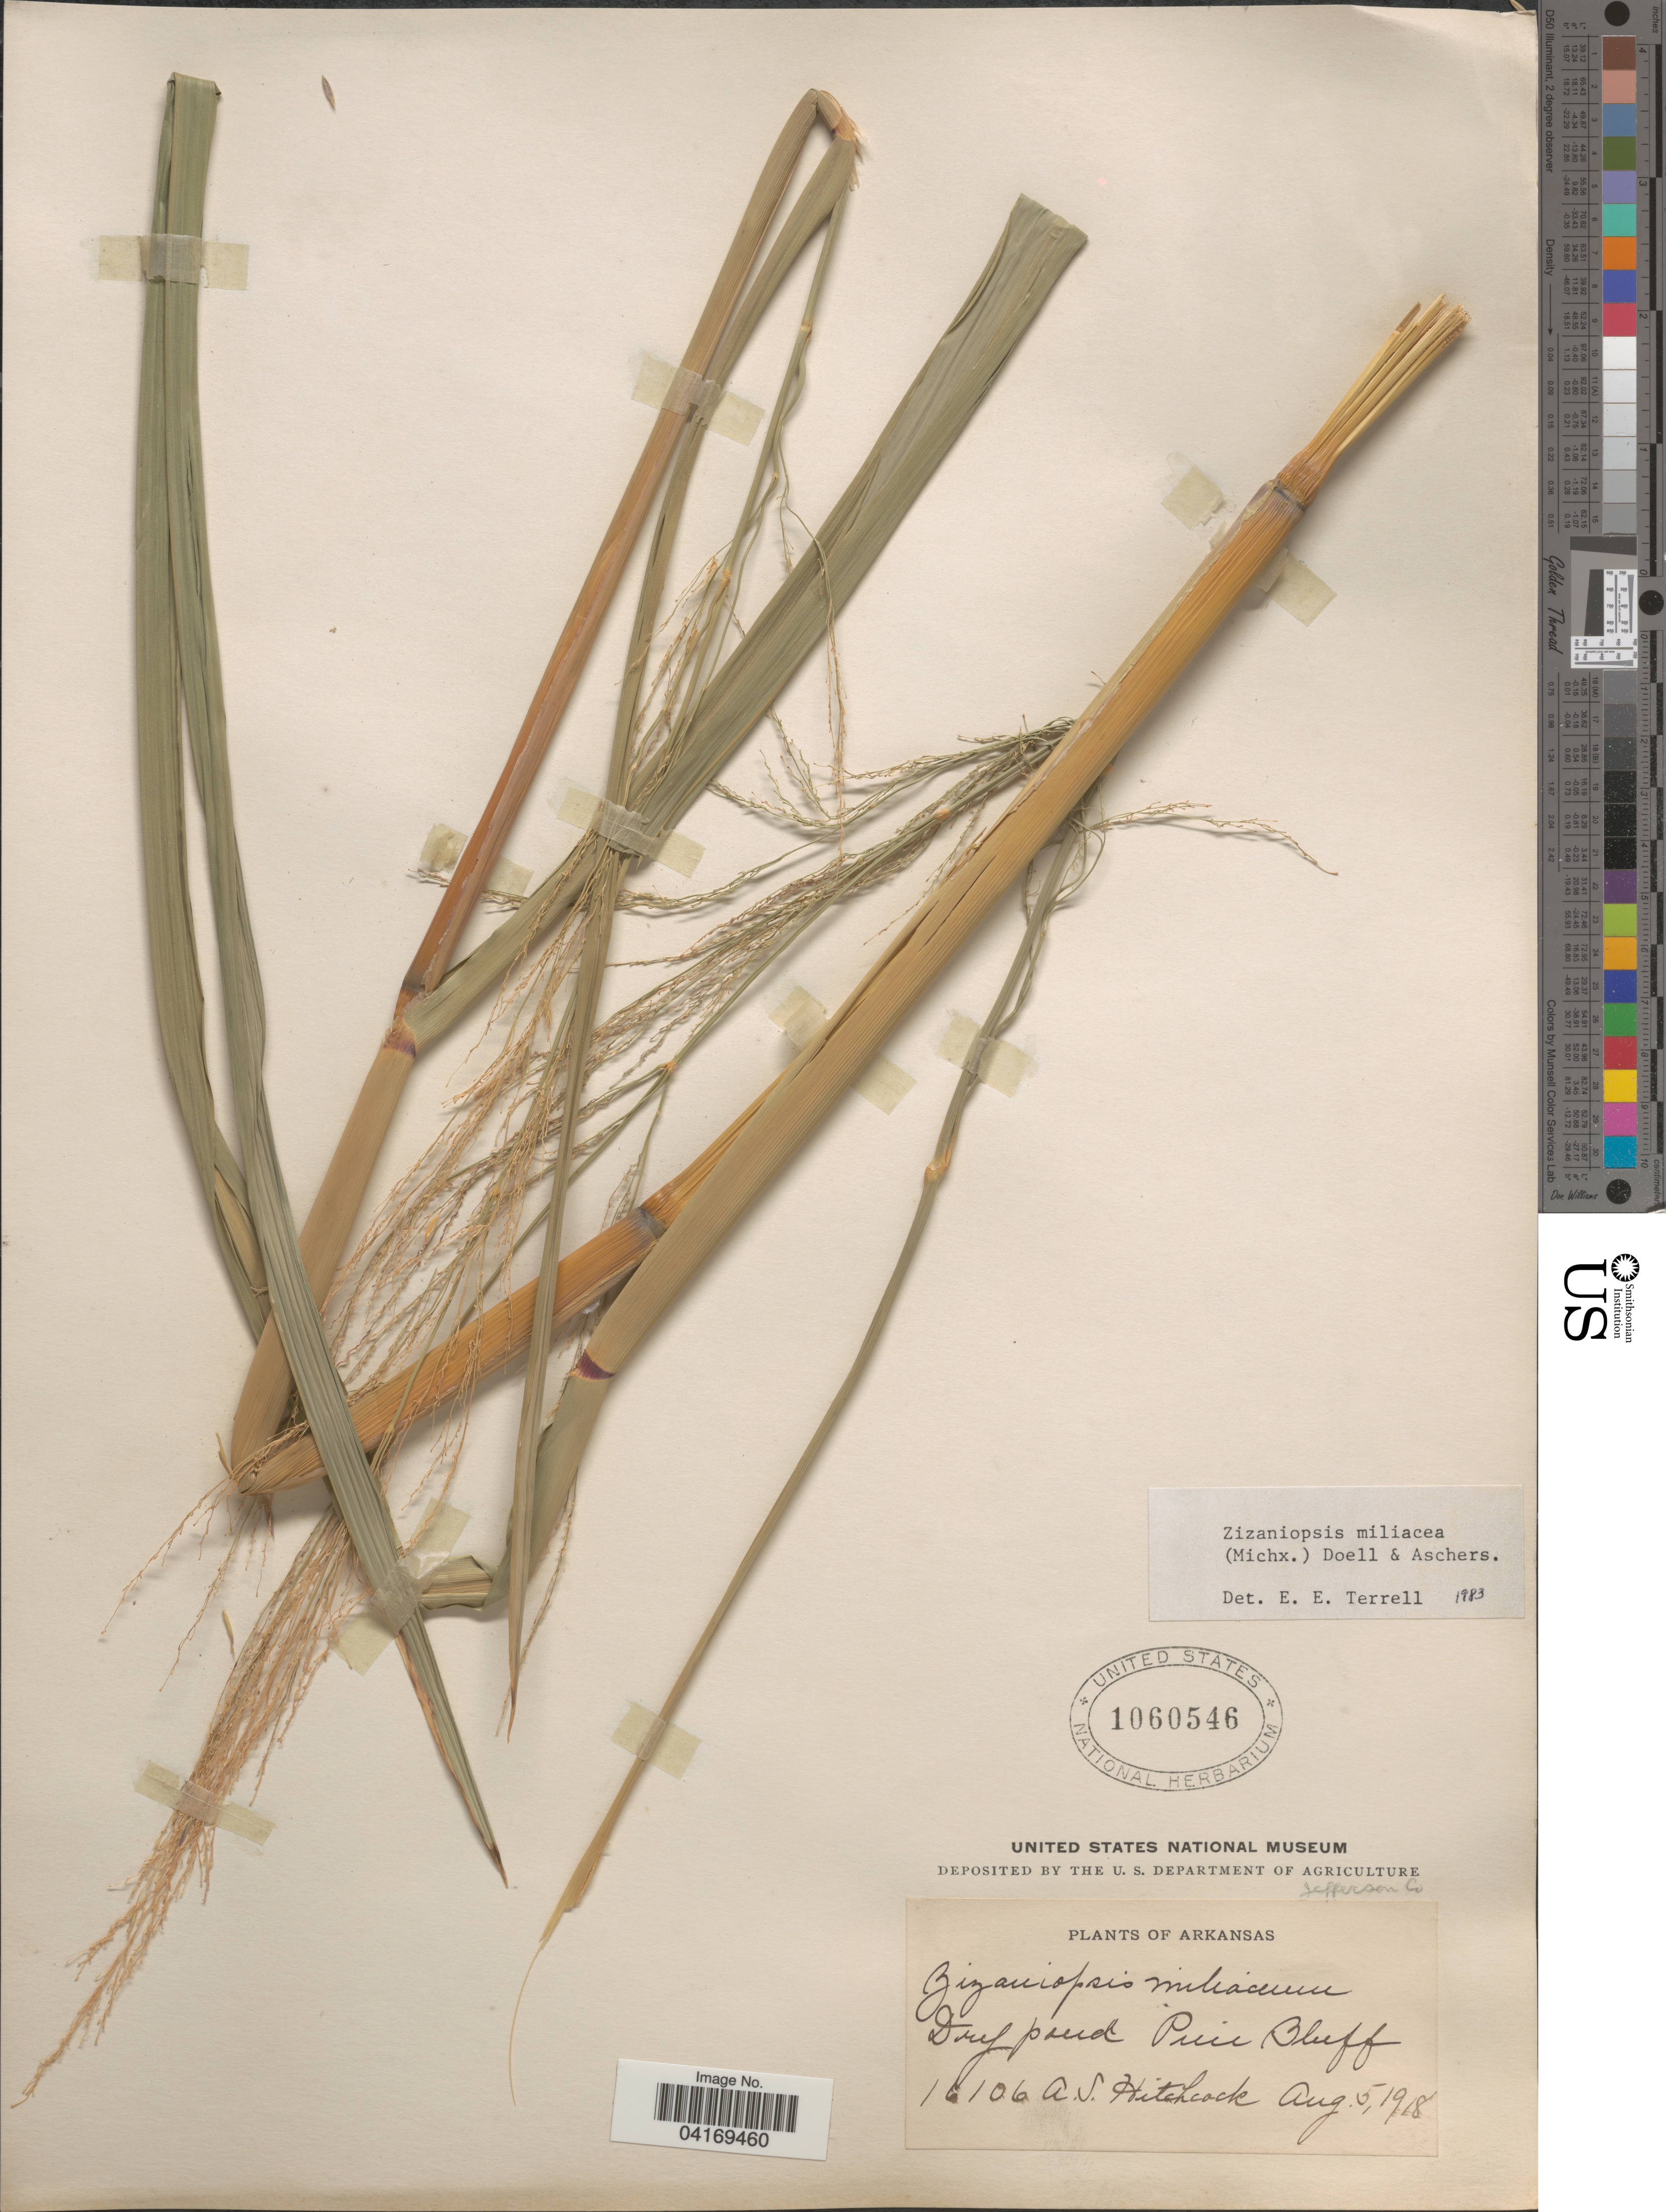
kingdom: Plantae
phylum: Tracheophyta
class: Liliopsida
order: Poales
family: Poaceae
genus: Zizaniopsis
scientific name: Zizaniopsis miliacea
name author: (Michx.) Döll & Asch.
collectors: A. S. Hitchcock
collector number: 16106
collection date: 1918-08-05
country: United States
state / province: Arkansas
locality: Dry pond Pine Bluff. Jefferson Co.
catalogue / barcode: US 1060546